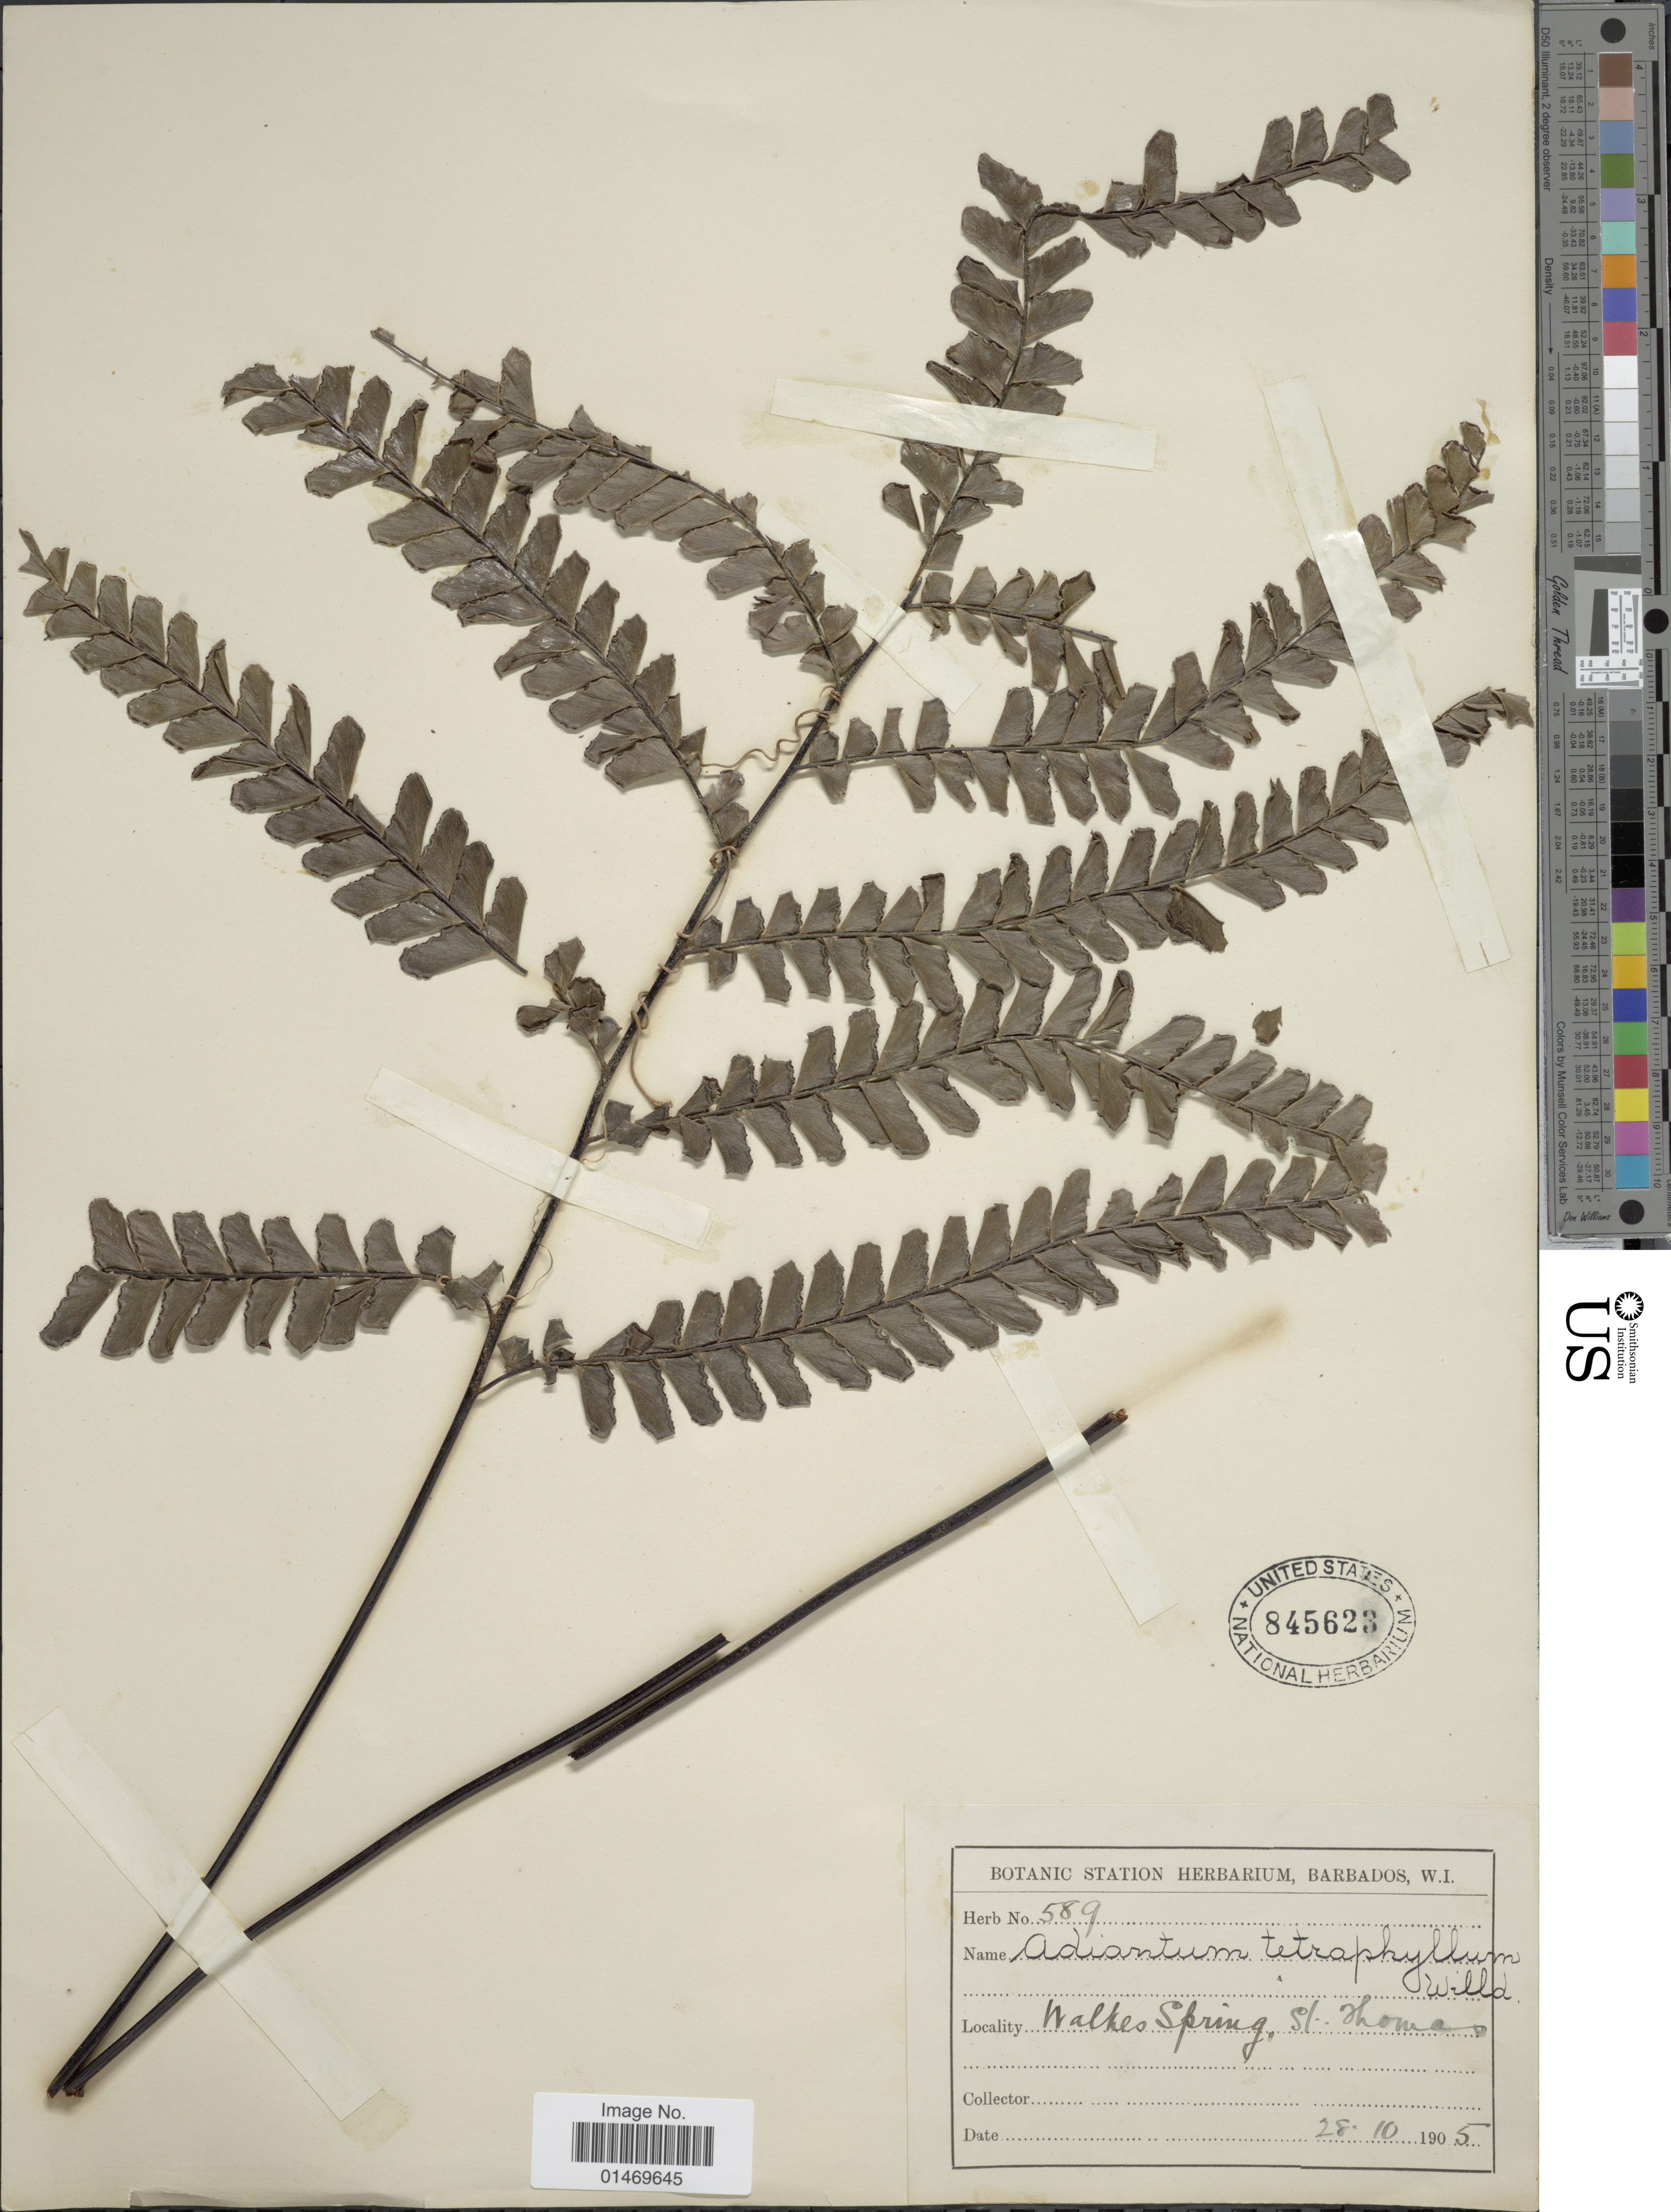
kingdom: Plantae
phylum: Tracheophyta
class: Polypodiopsida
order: Polypodiales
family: Pteridaceae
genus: Adiantum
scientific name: Adiantum tetraphyllum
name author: Humb. & Bonpl. ex Willd.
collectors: ex herb. Bot. Sta. Barbados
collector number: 589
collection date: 1905-10-28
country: Barbados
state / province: Saint Thomas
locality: Barbados, Walkes Spring, St. Thomas.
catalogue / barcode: US 845623